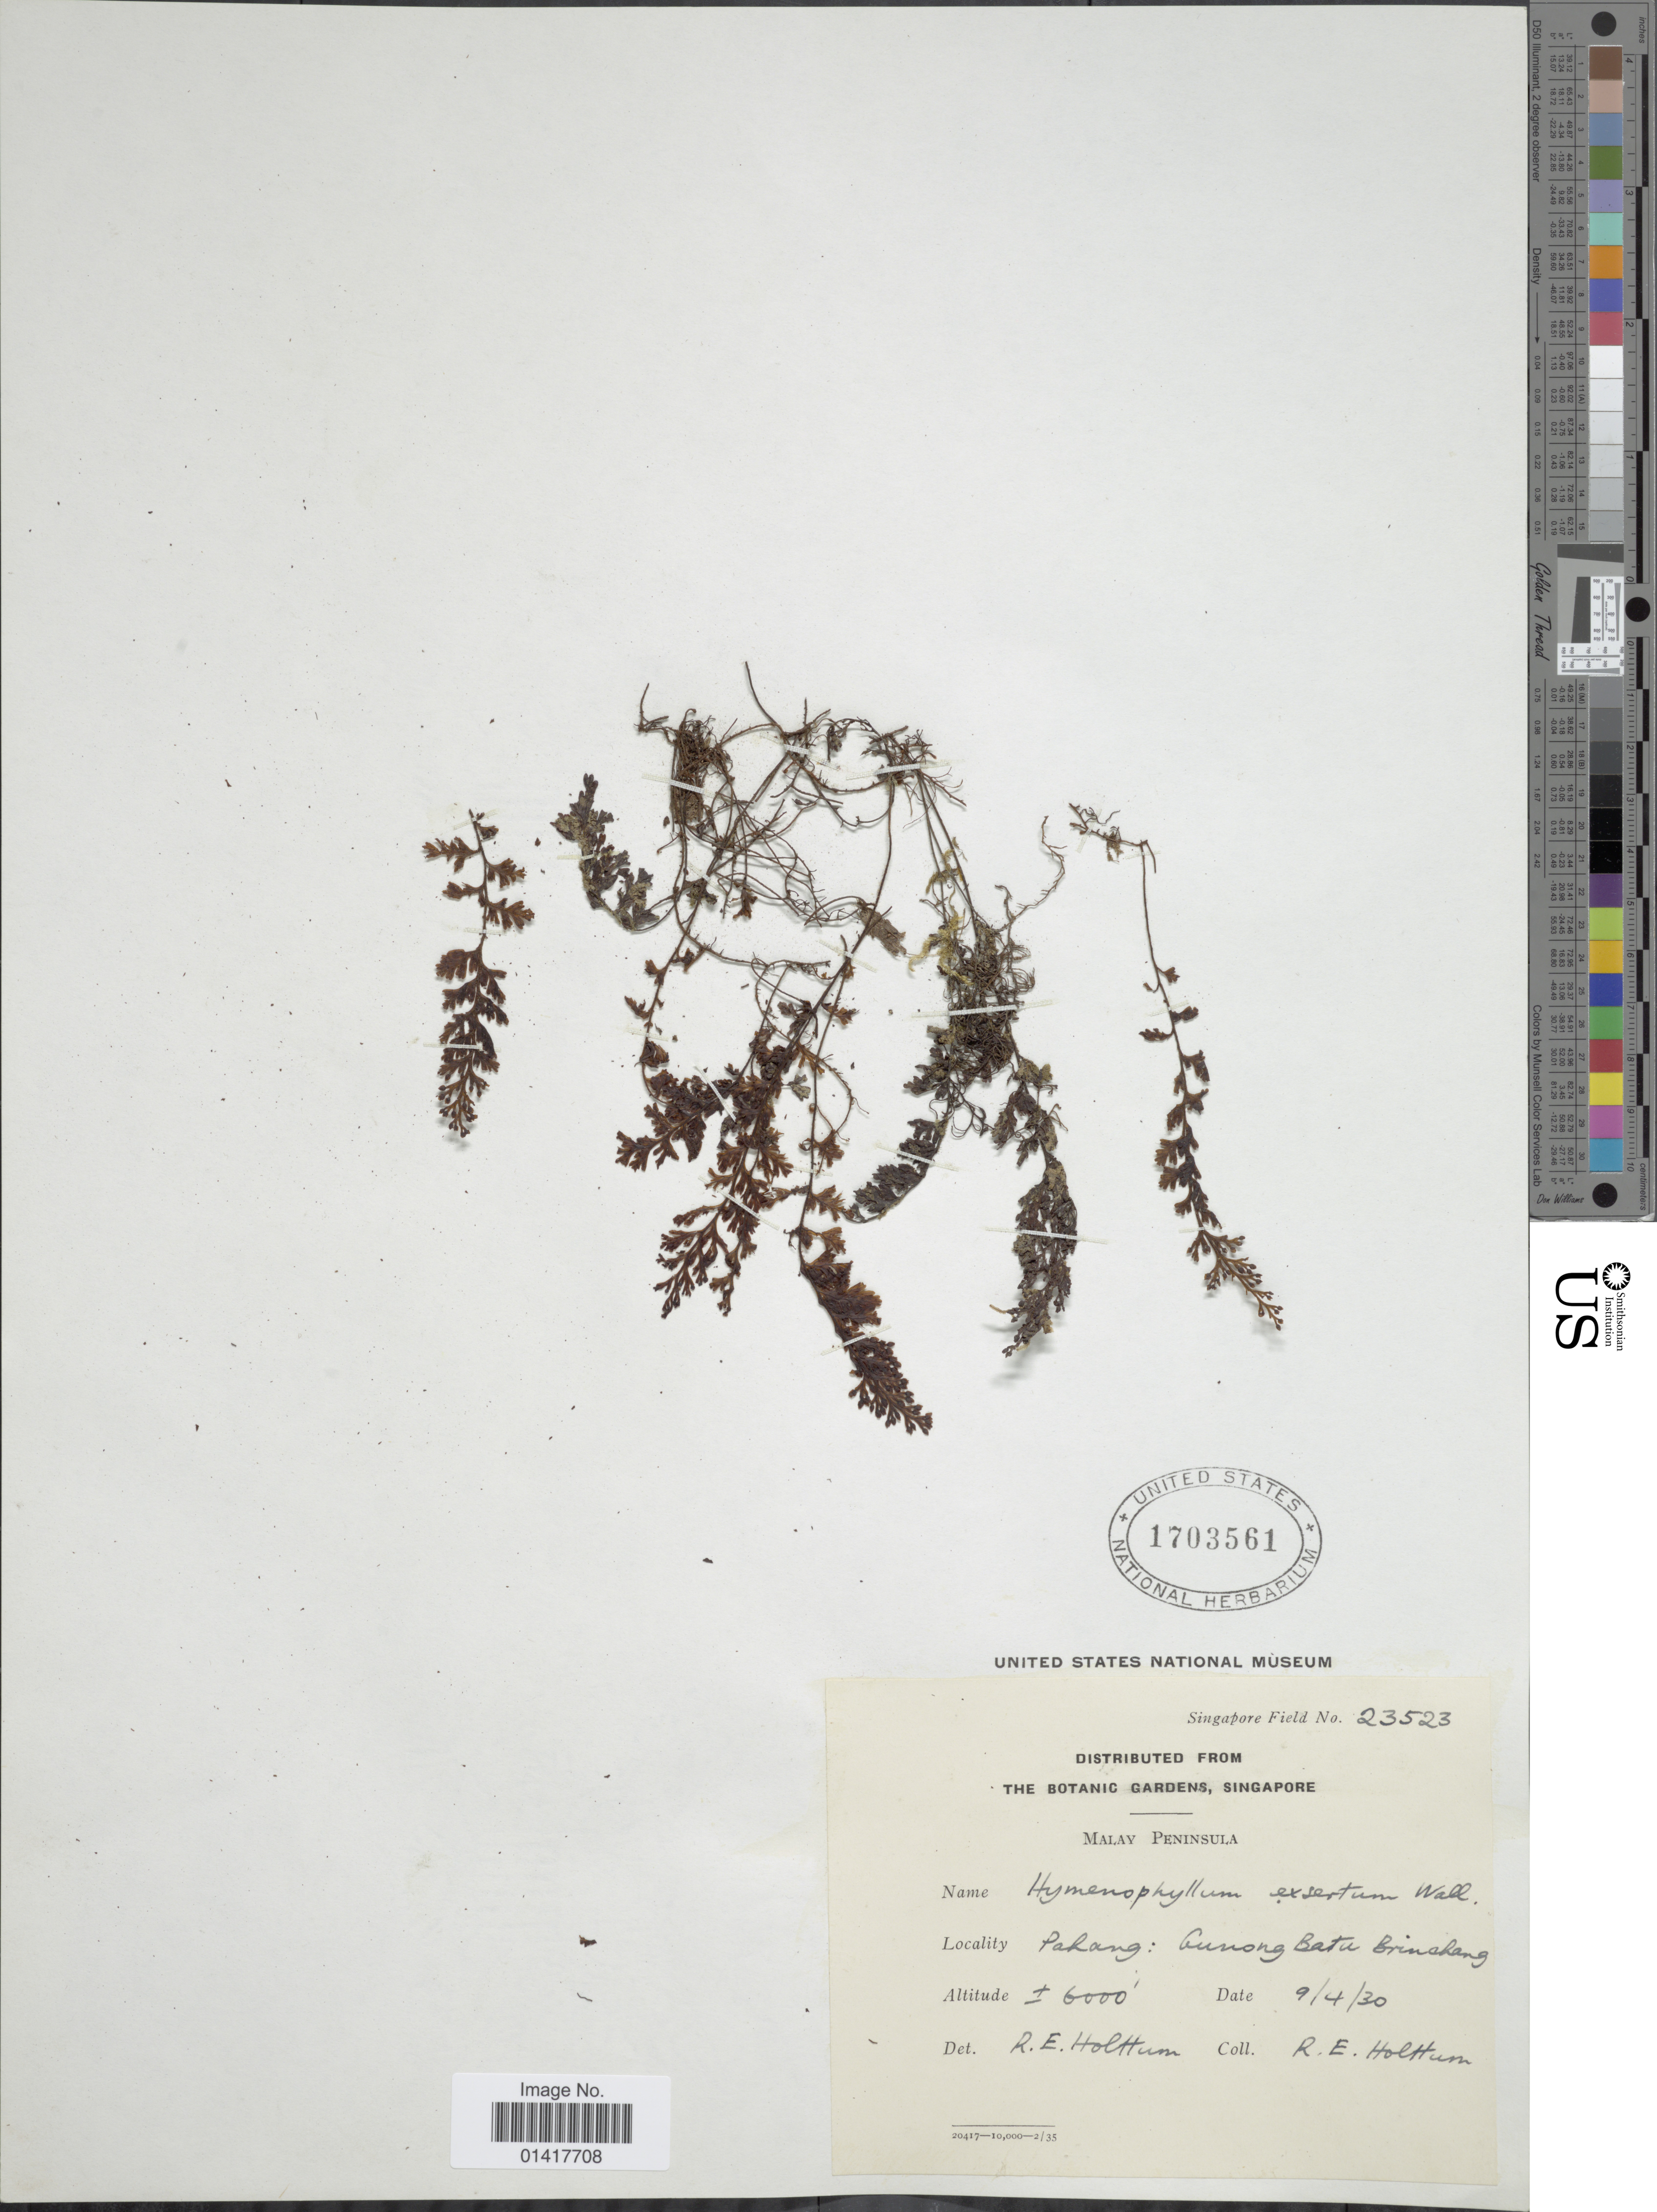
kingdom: Plantae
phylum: Tracheophyta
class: Polypodiopsida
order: Hymenophyllales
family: Hymenophyllaceae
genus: Hymenophyllum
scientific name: Hymenophyllum exsertum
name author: Wall. ex Hook.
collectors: R. E. Holttum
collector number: Singapore Field 23523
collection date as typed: Transcribed d/m/y: 9/4/30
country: Malaysia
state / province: Pahang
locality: Gunong Batu Brinahang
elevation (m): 1829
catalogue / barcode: US 1703561